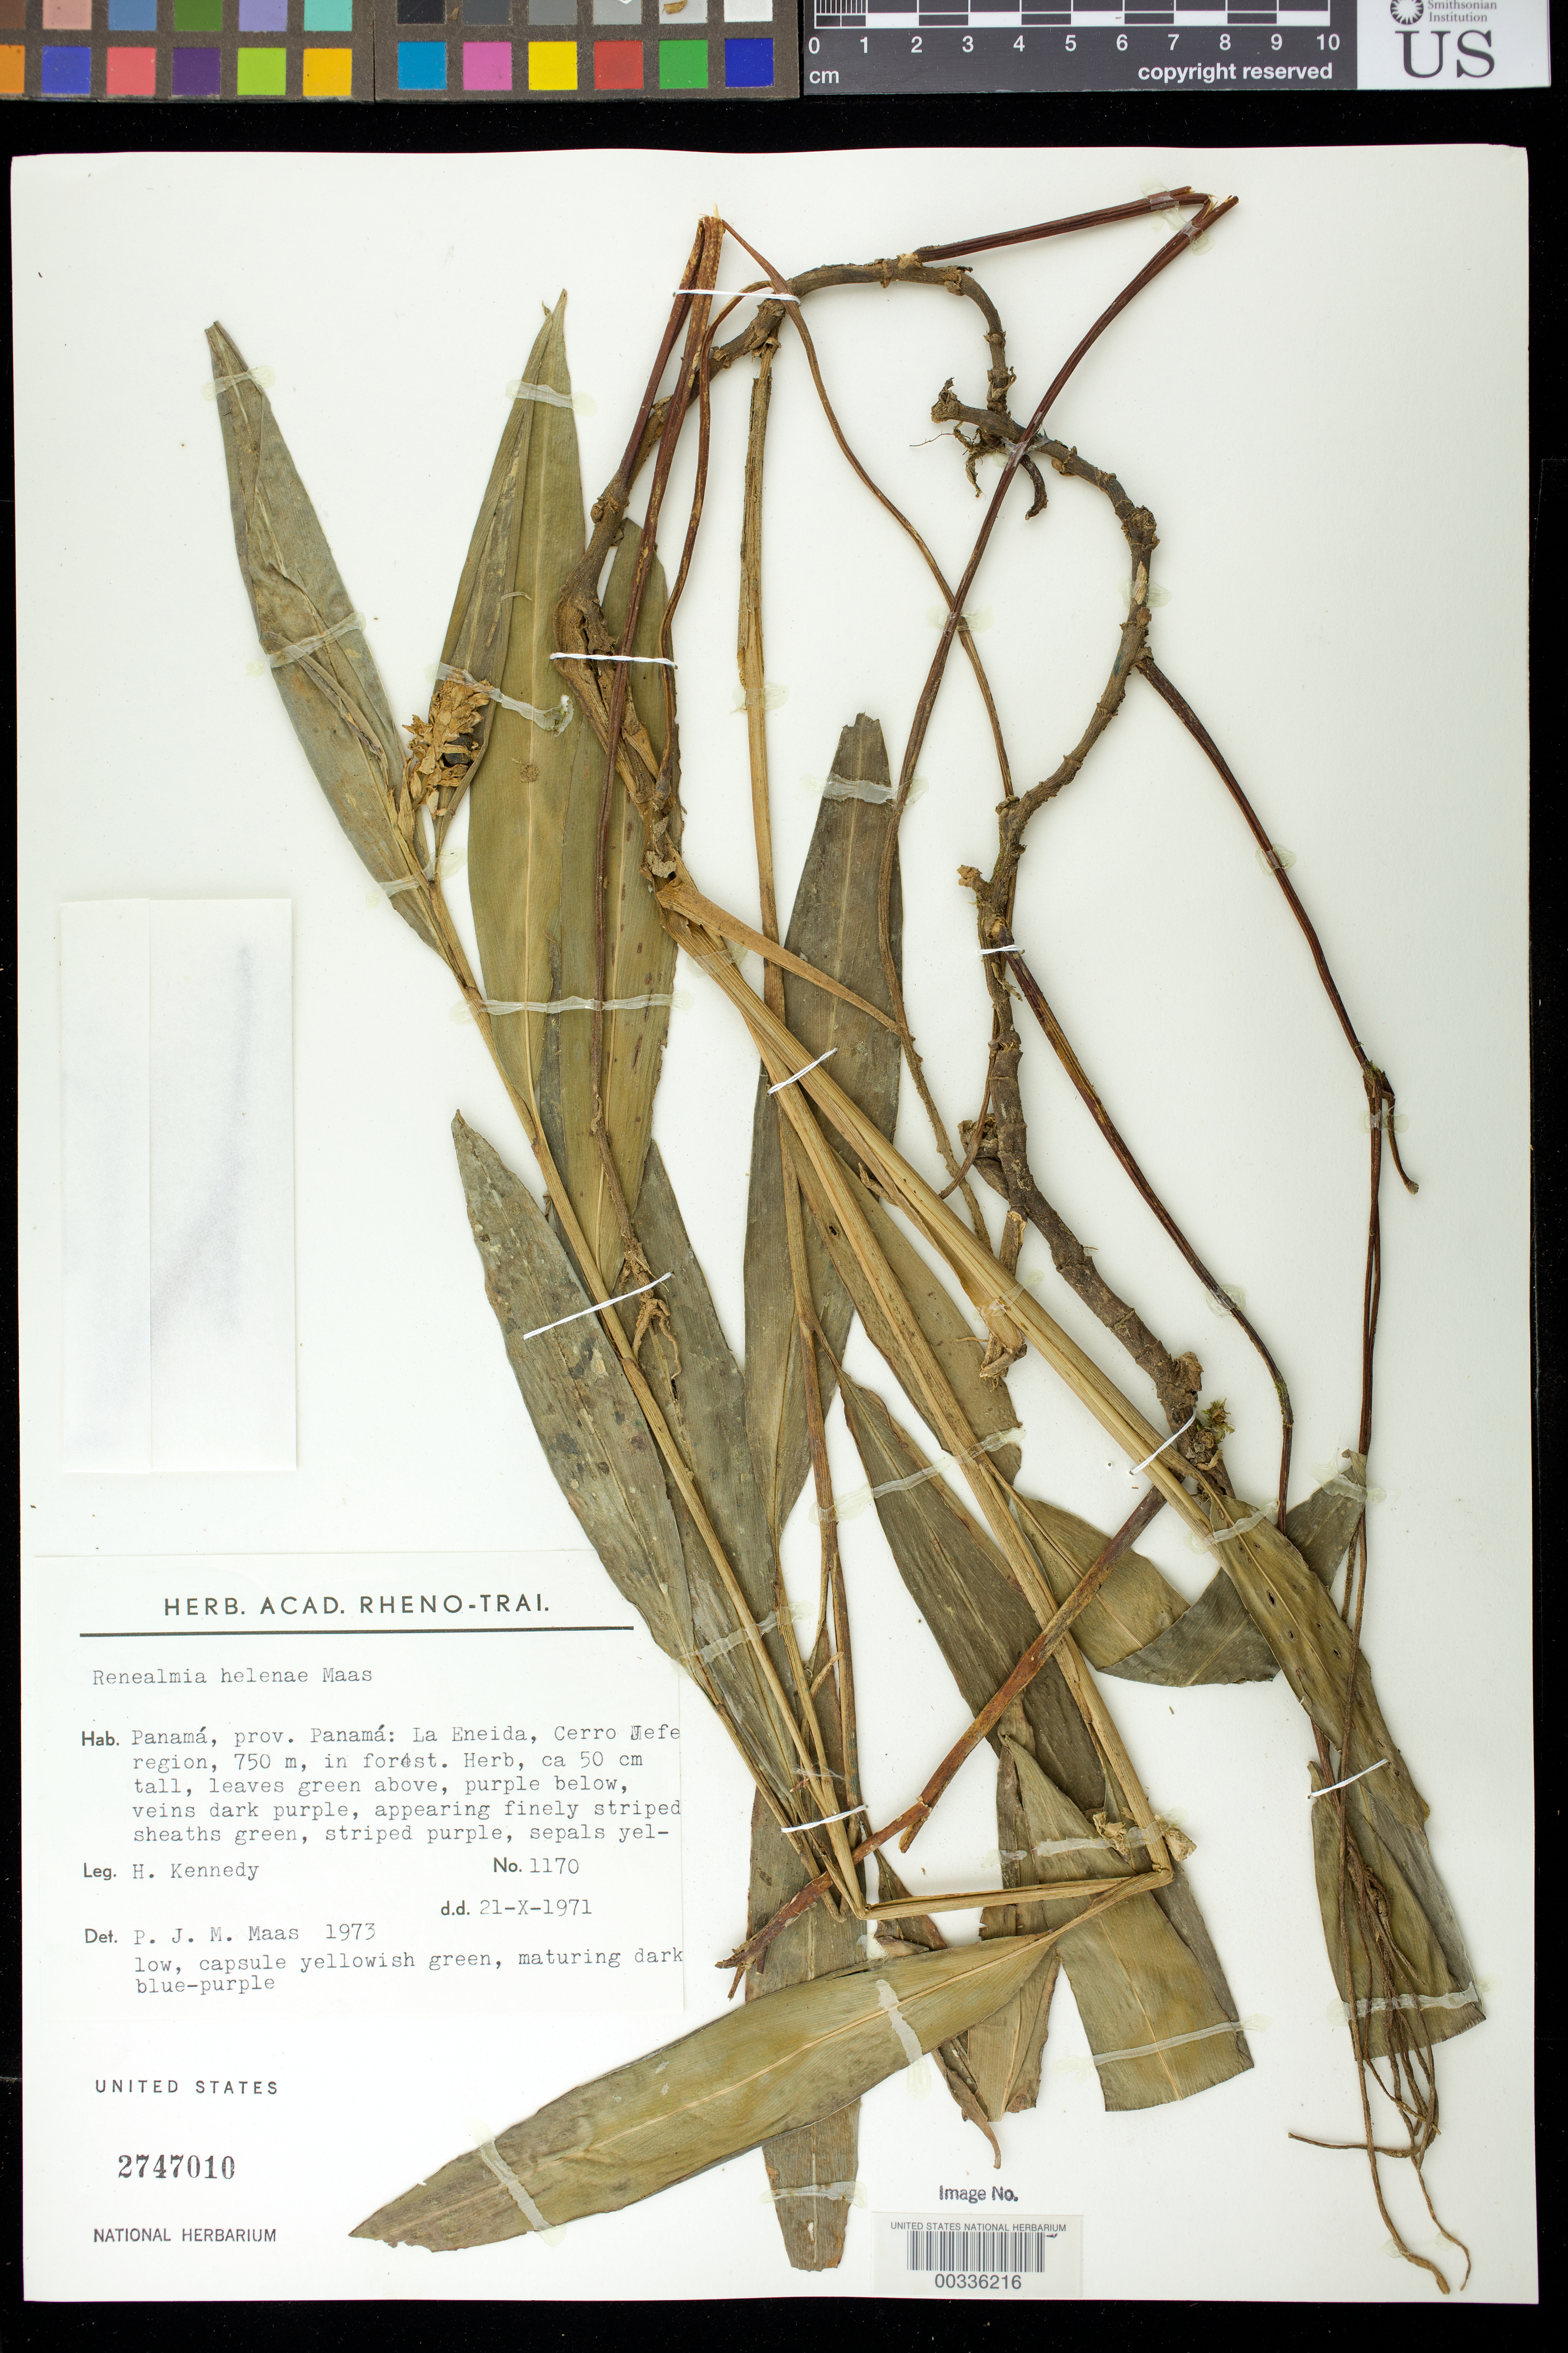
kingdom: Plantae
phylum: Tracheophyta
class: Liliopsida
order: Zingiberales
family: Zingiberaceae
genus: Renealmia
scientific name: Renealmia helenae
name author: Maas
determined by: Maas, Paul J. M.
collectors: H. Kennedy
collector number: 1170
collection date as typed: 21 Oct 1971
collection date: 1971-10-21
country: Panama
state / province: Panamá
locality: La Eneida, Cerro Jefe region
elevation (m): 750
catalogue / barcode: US 2747010